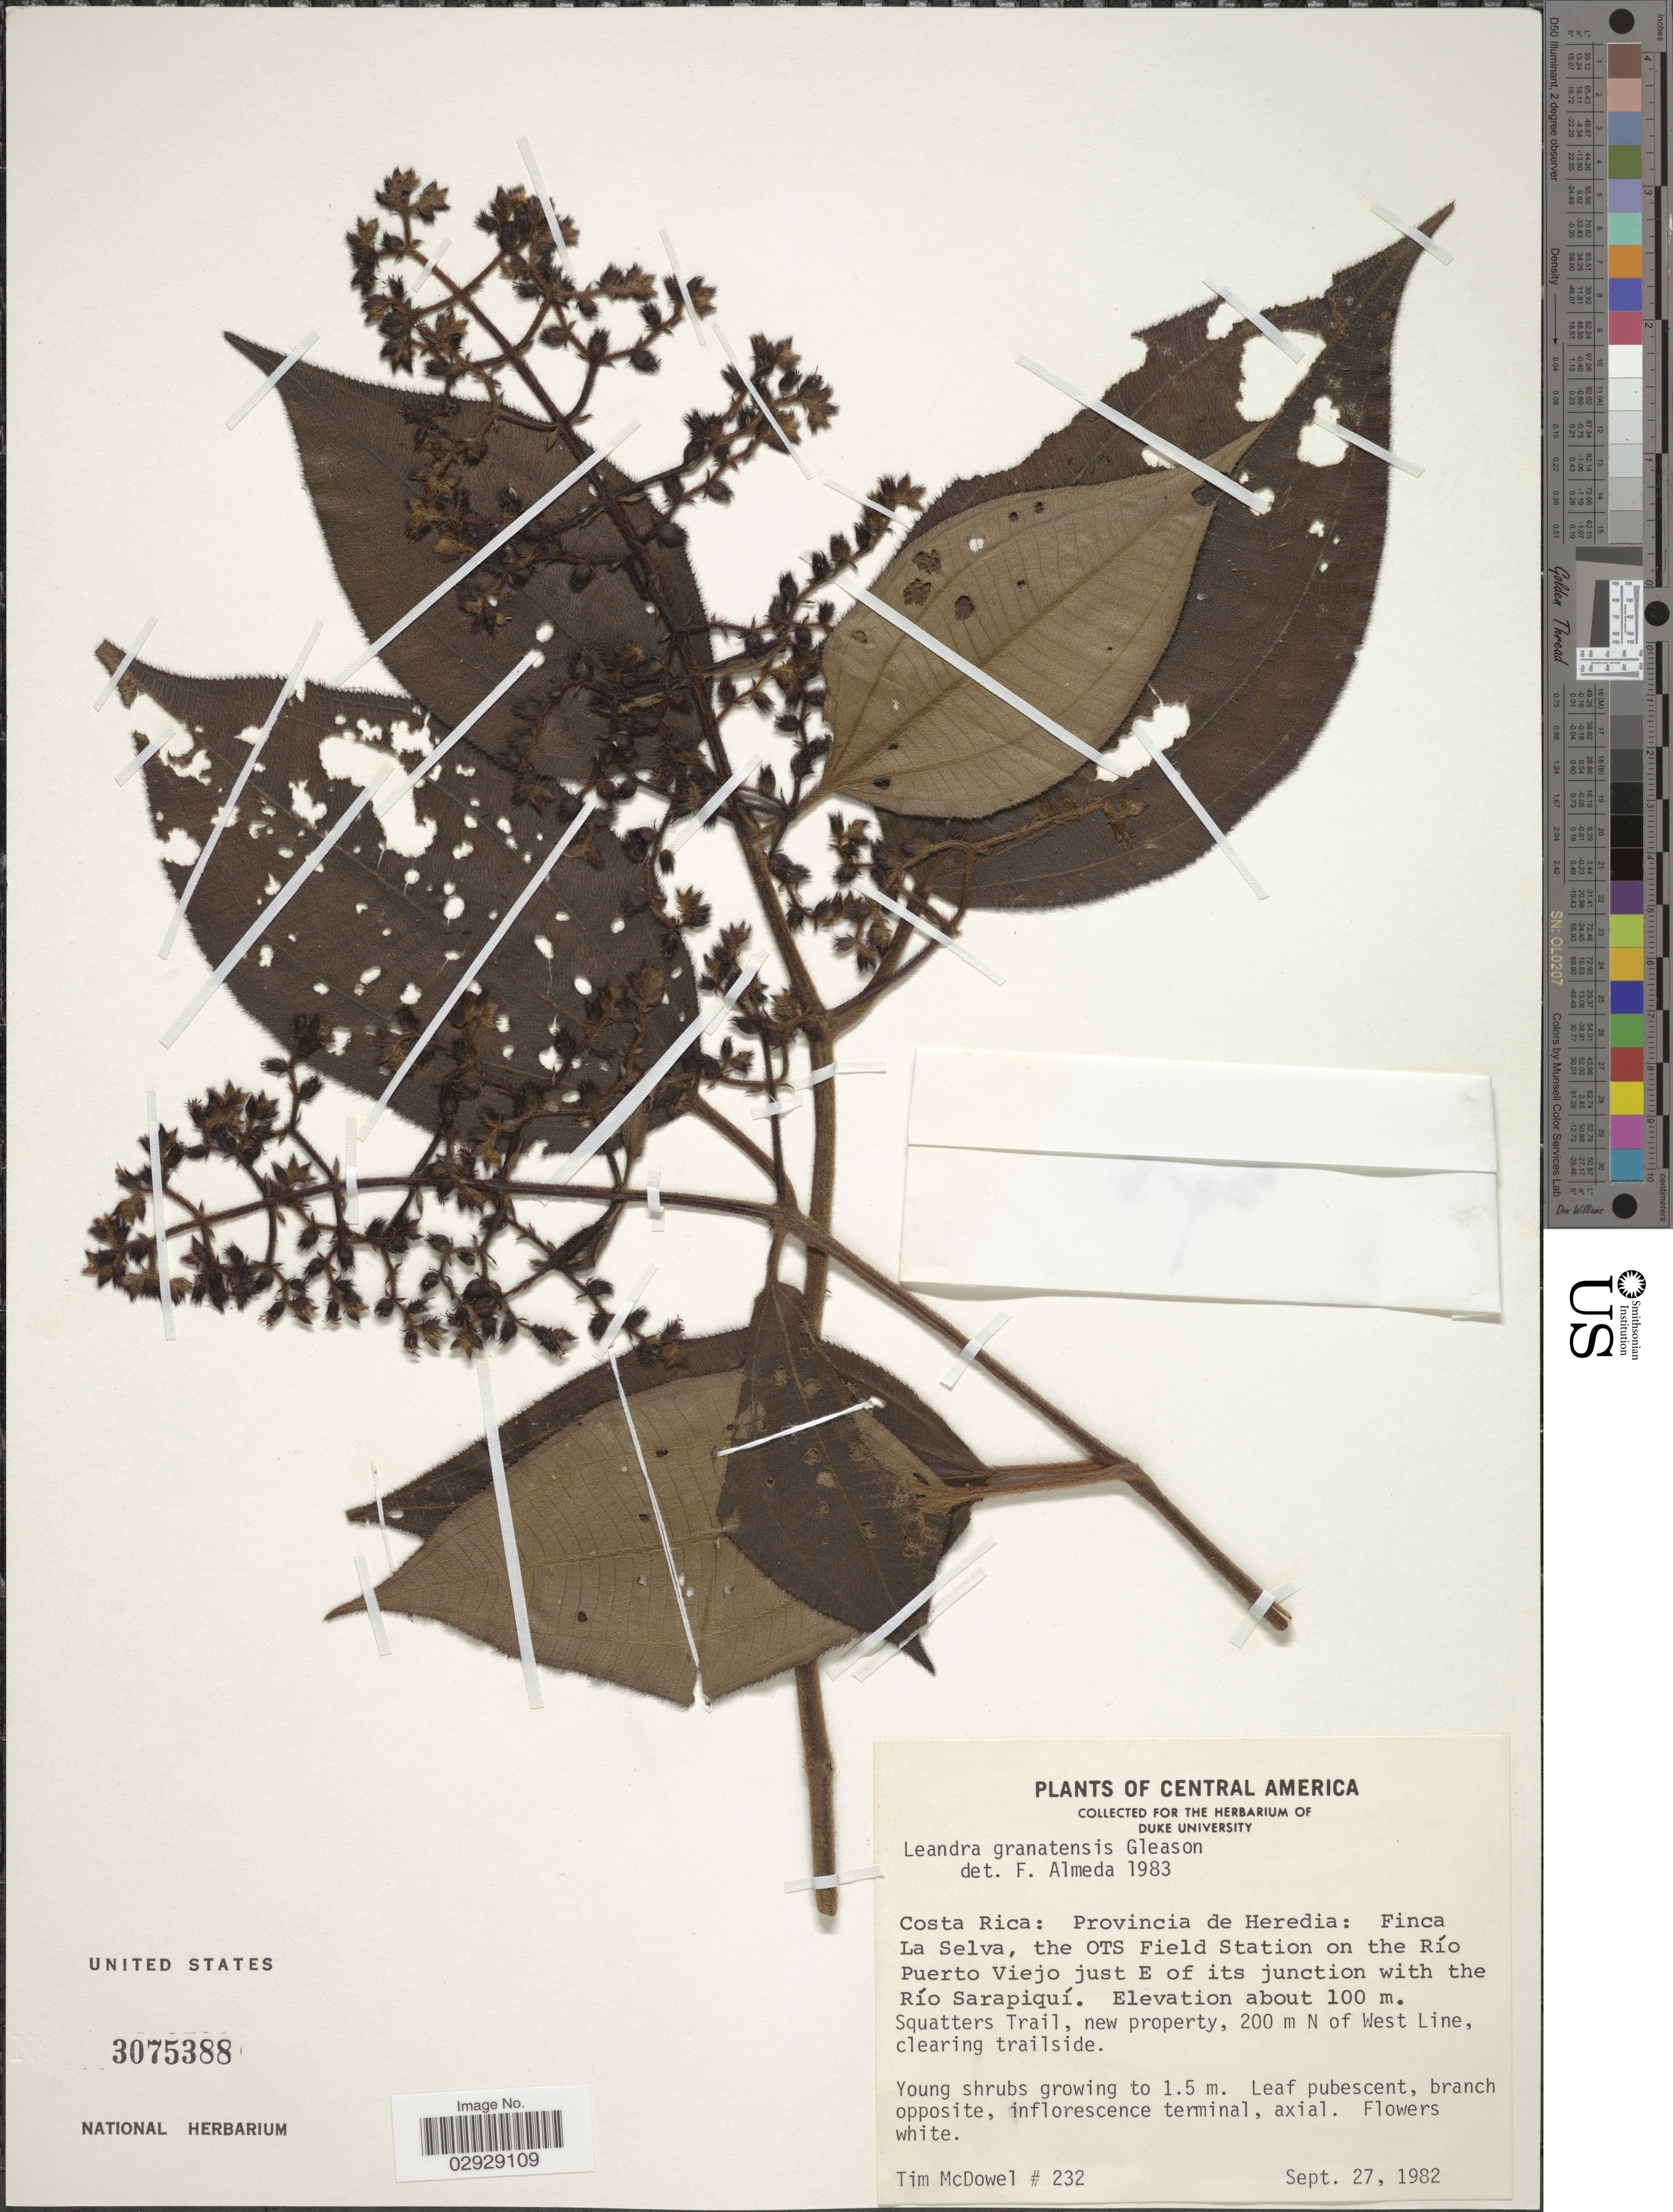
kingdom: Plantae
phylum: Tracheophyta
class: Magnoliopsida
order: Myrtales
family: Melastomataceae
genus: Leandra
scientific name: Leandra granatensis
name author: Gleason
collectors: T. McDowel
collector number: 232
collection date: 1982-09-27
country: Costa Rica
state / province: Heredia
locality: Finca La Selva, the OTS Field Station on the Río Puerto Viejo just E of its junction with the Río Sarapiquí. Squatters Trail, new property, 200 m N of West Line.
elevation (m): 200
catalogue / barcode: US 3075388